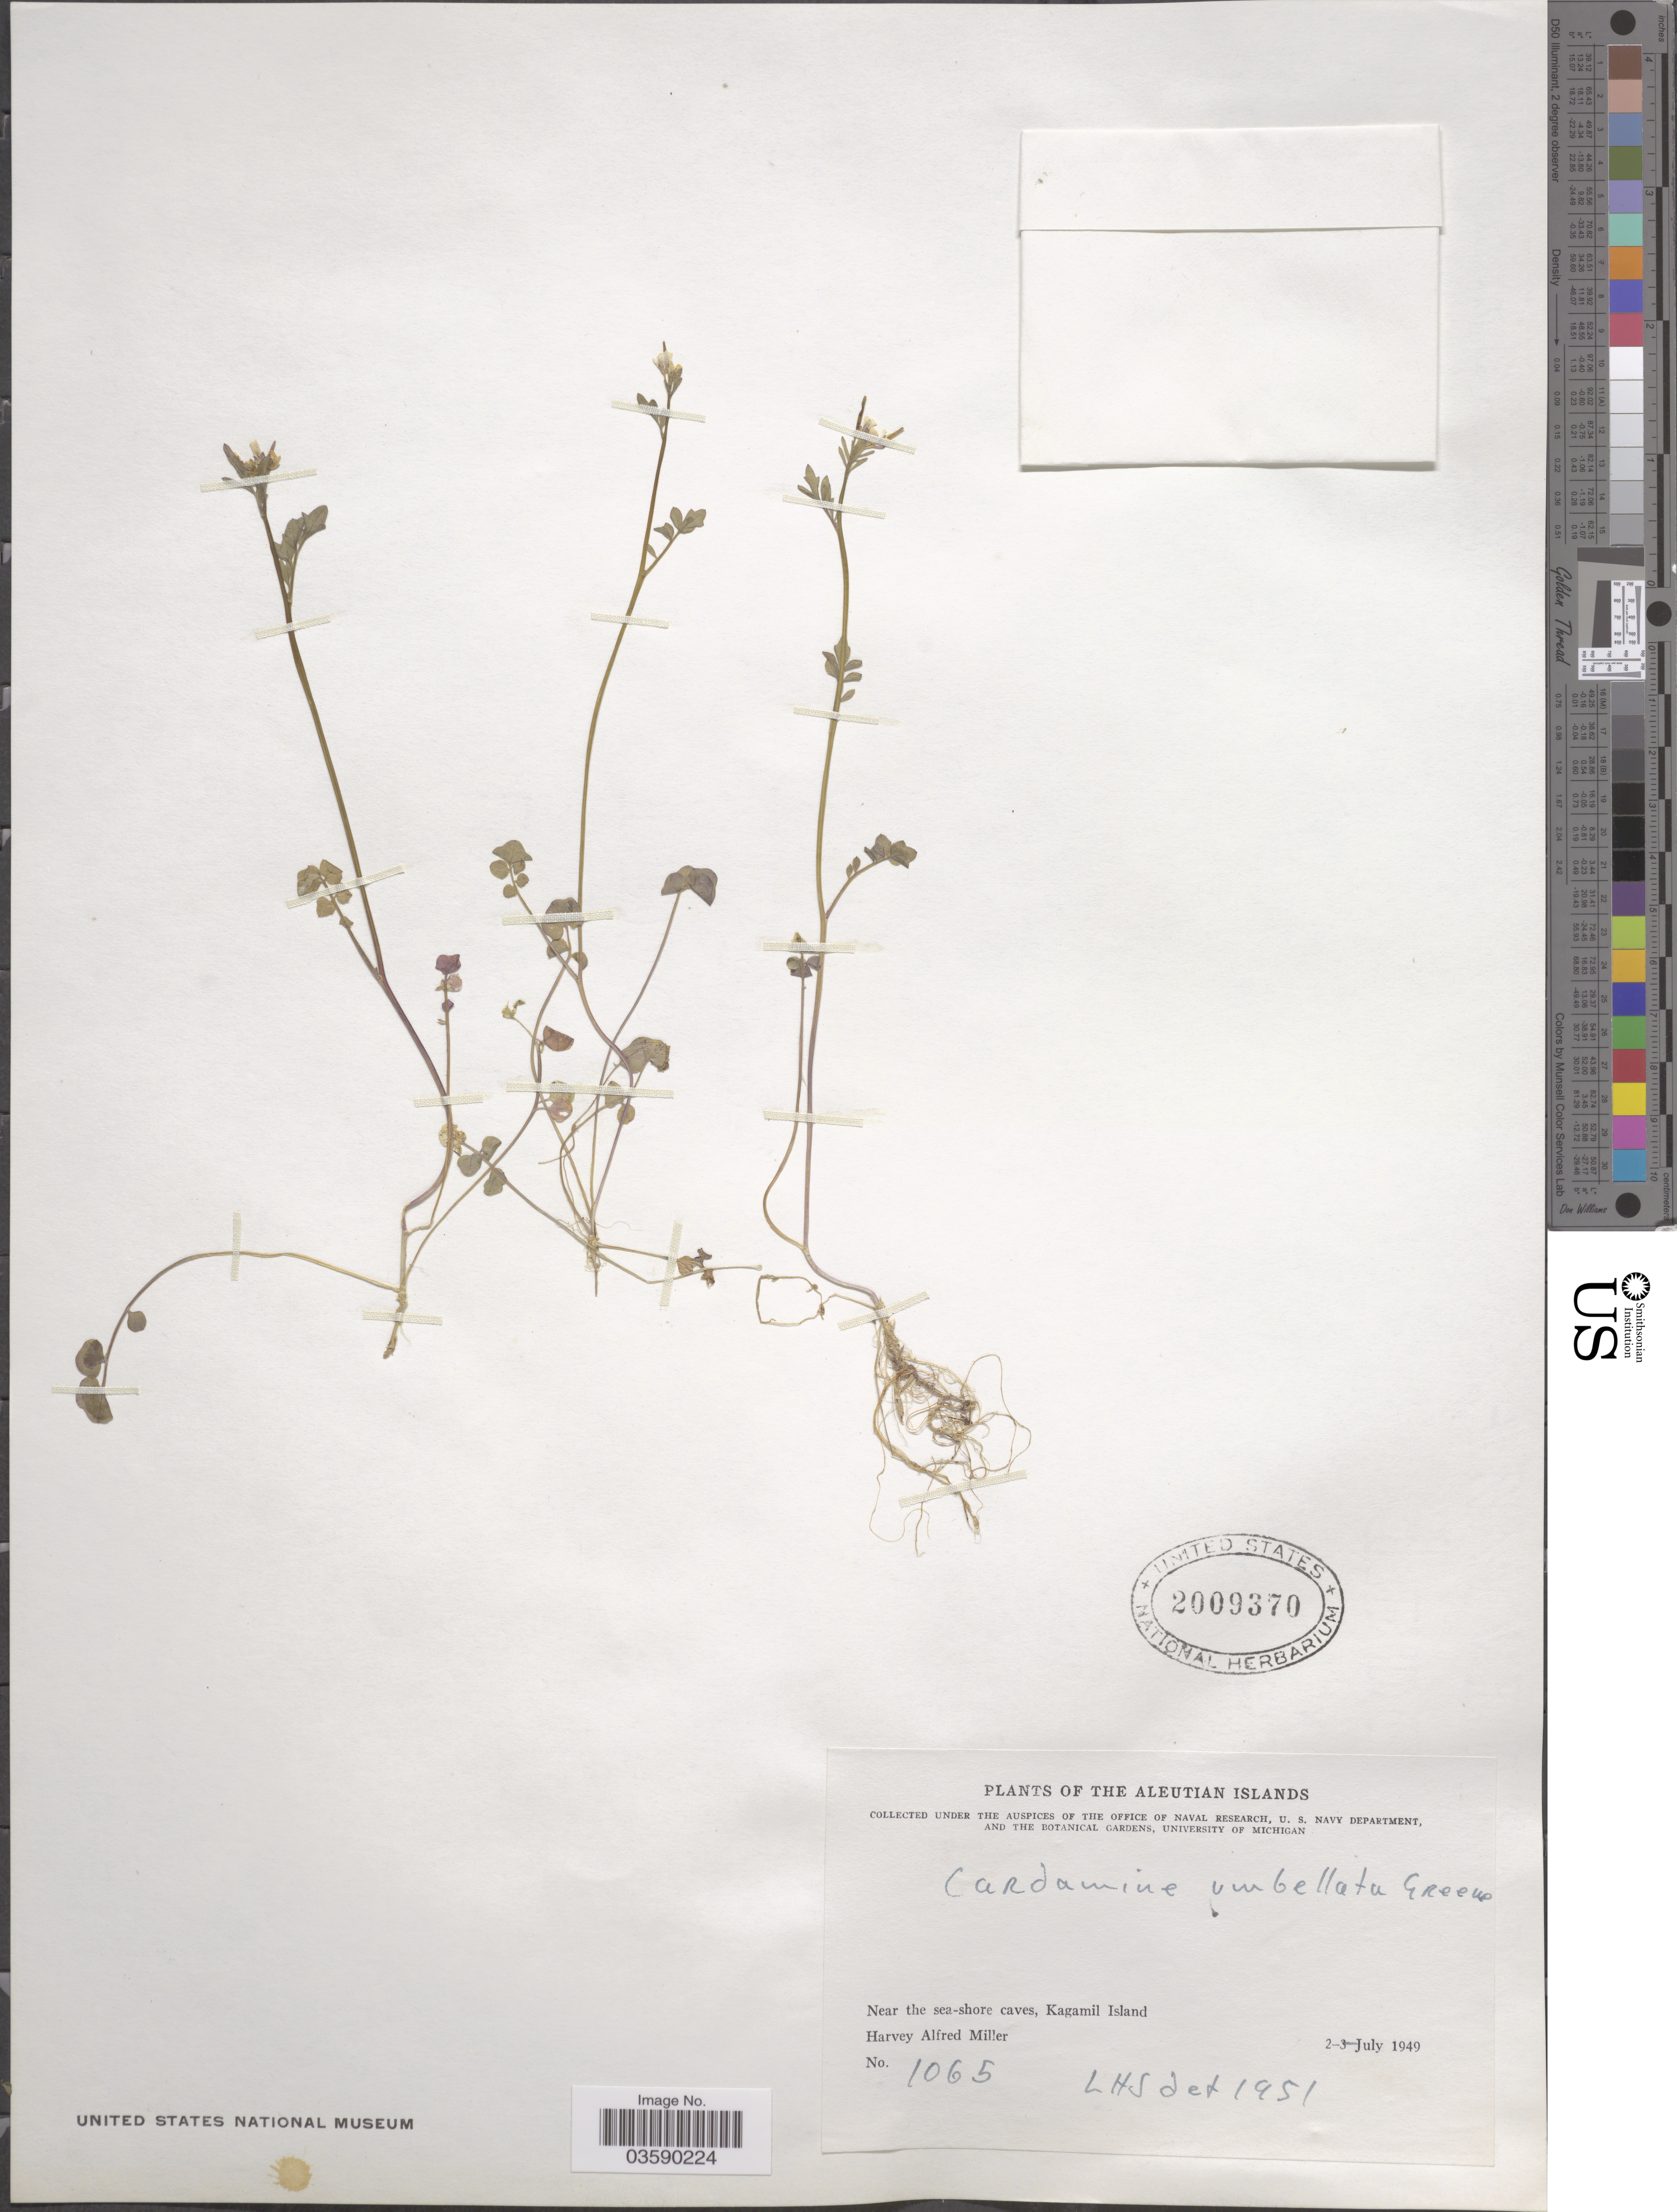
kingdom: Plantae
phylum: Tracheophyta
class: Magnoliopsida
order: Brassicales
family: Brassicaceae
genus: Cardamine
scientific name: Cardamine umbellata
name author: Greene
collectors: H. A. Miller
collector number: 1065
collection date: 1949-07-02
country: United States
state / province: Alaska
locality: The Aleutian Islands. Near the sea-shore caves, Kagamil Island.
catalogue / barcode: US 2009370